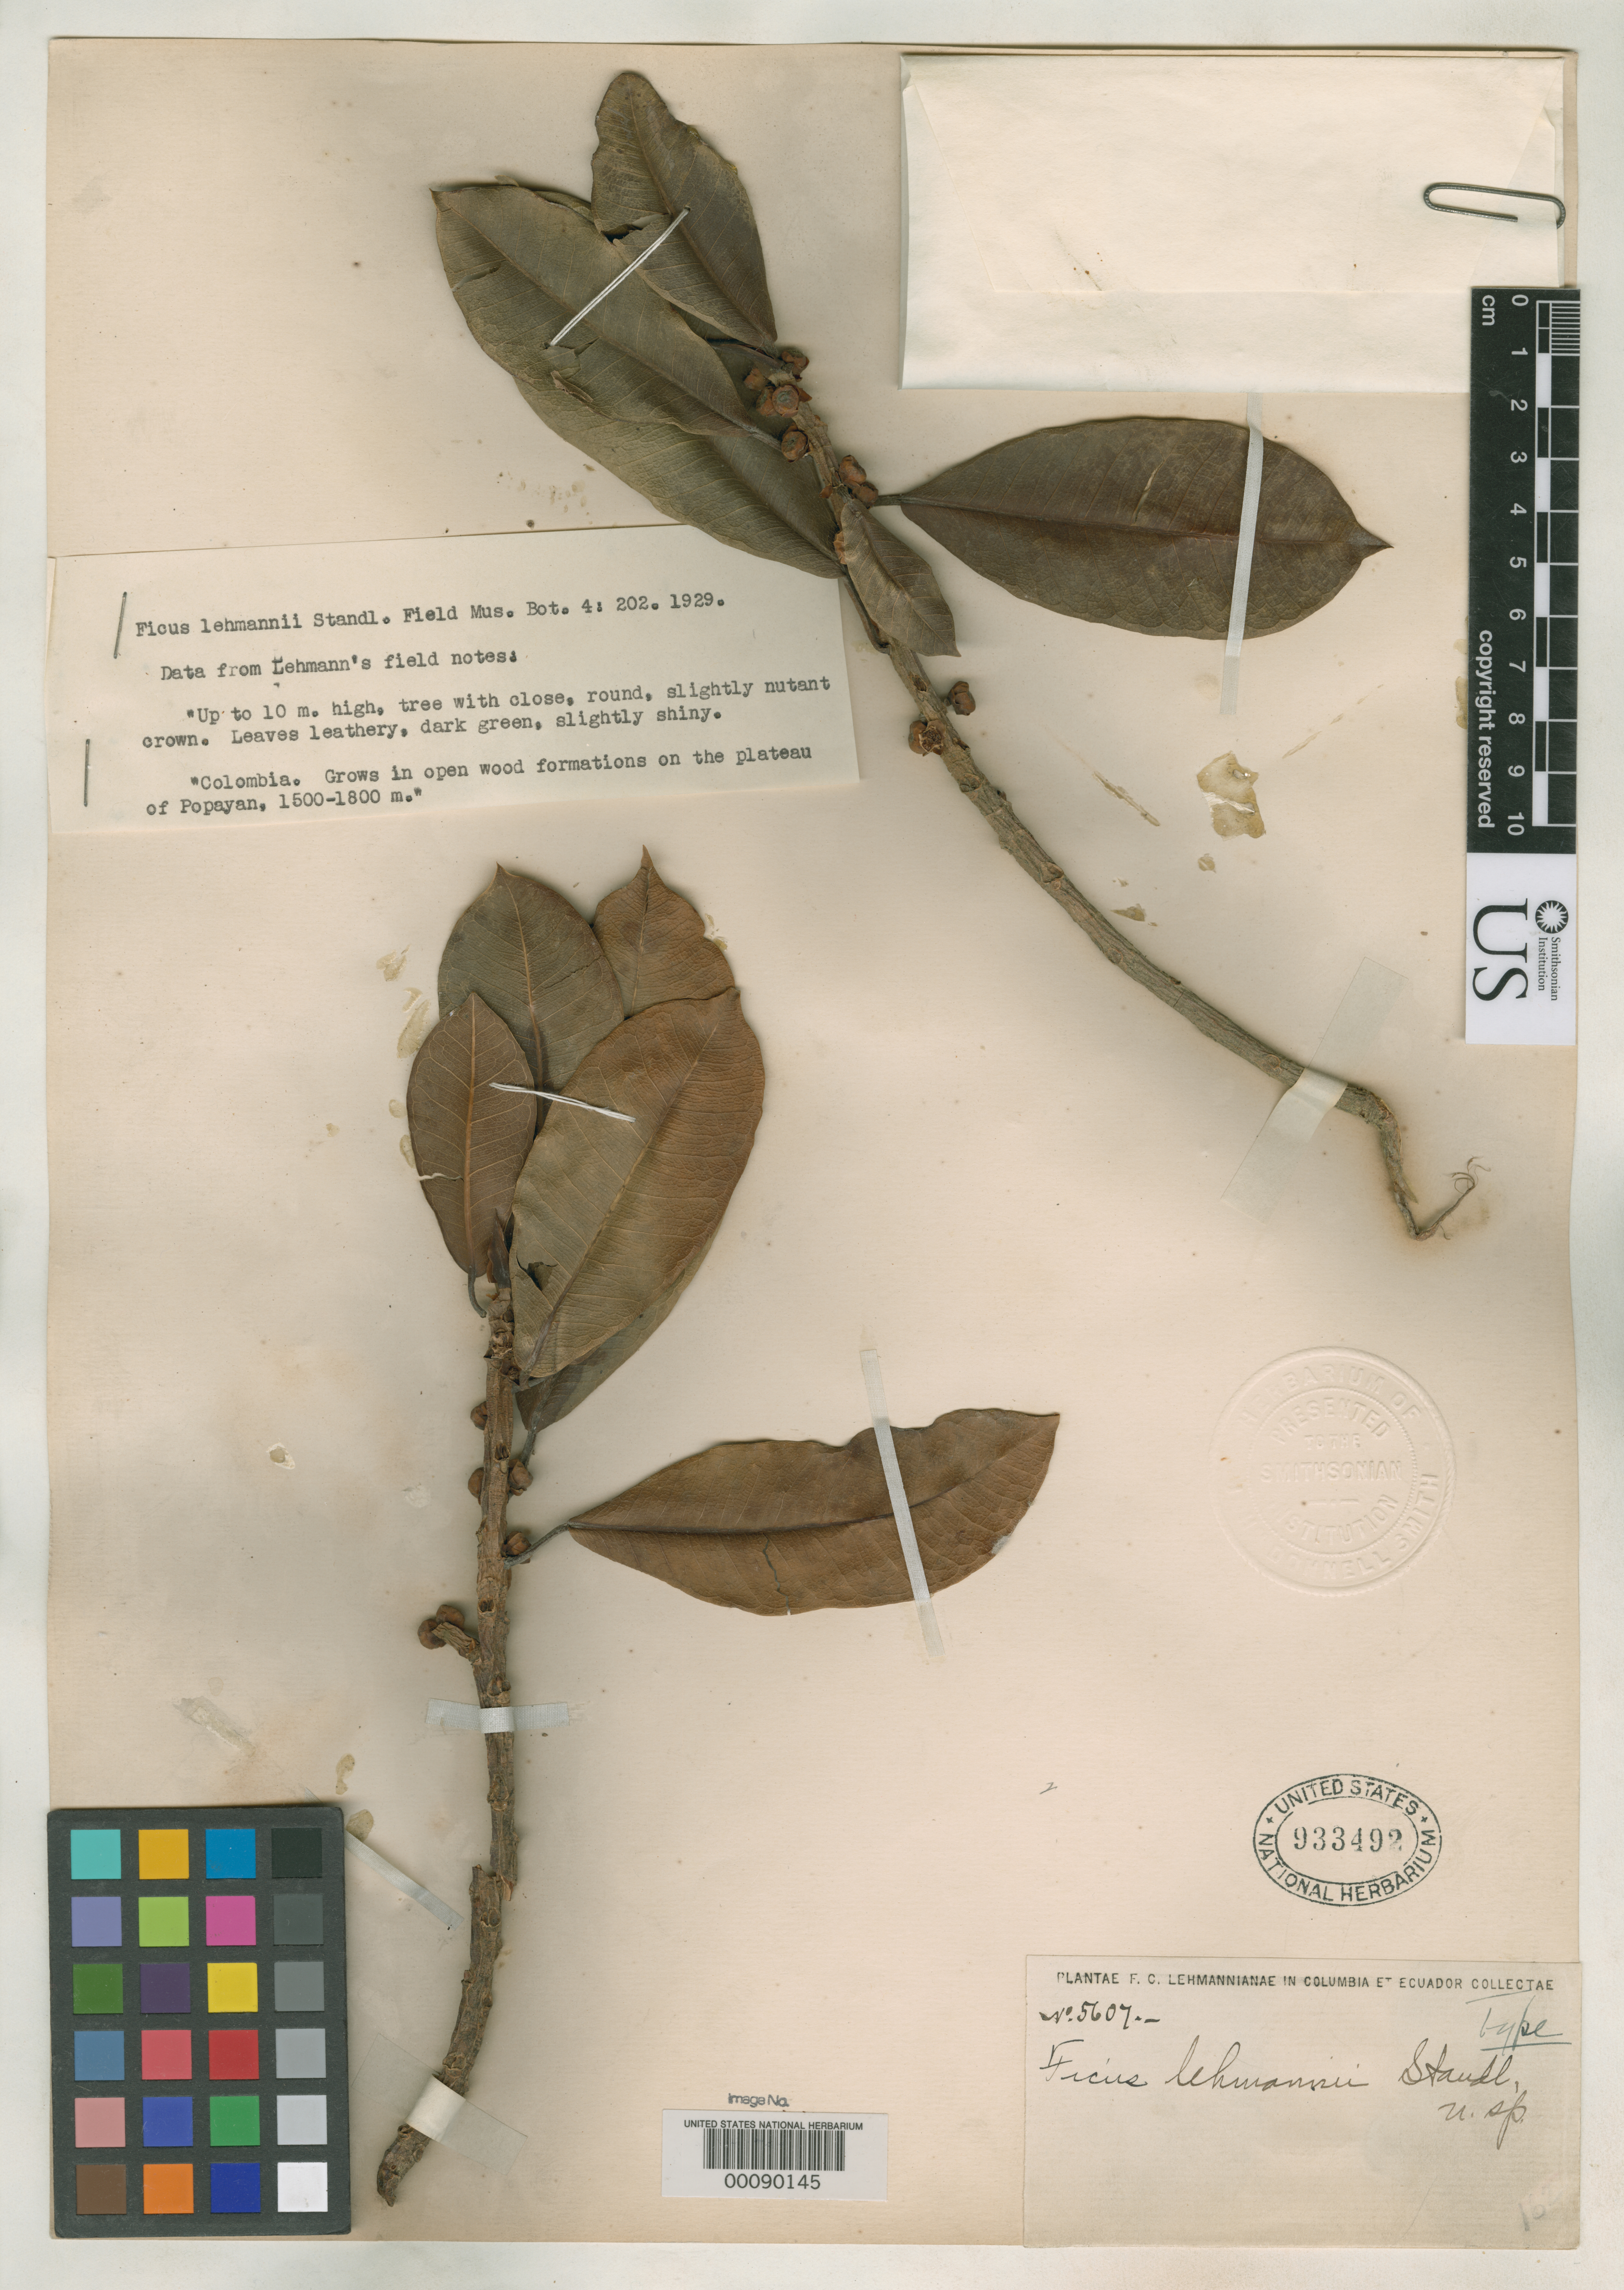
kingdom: Plantae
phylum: Tracheophyta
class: Magnoliopsida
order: Rosales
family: Moraceae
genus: Ficus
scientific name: Ficus lehmannii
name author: Standl.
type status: Holotype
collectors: F. C. Lehmann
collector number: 5607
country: Colombia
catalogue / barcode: US 933492